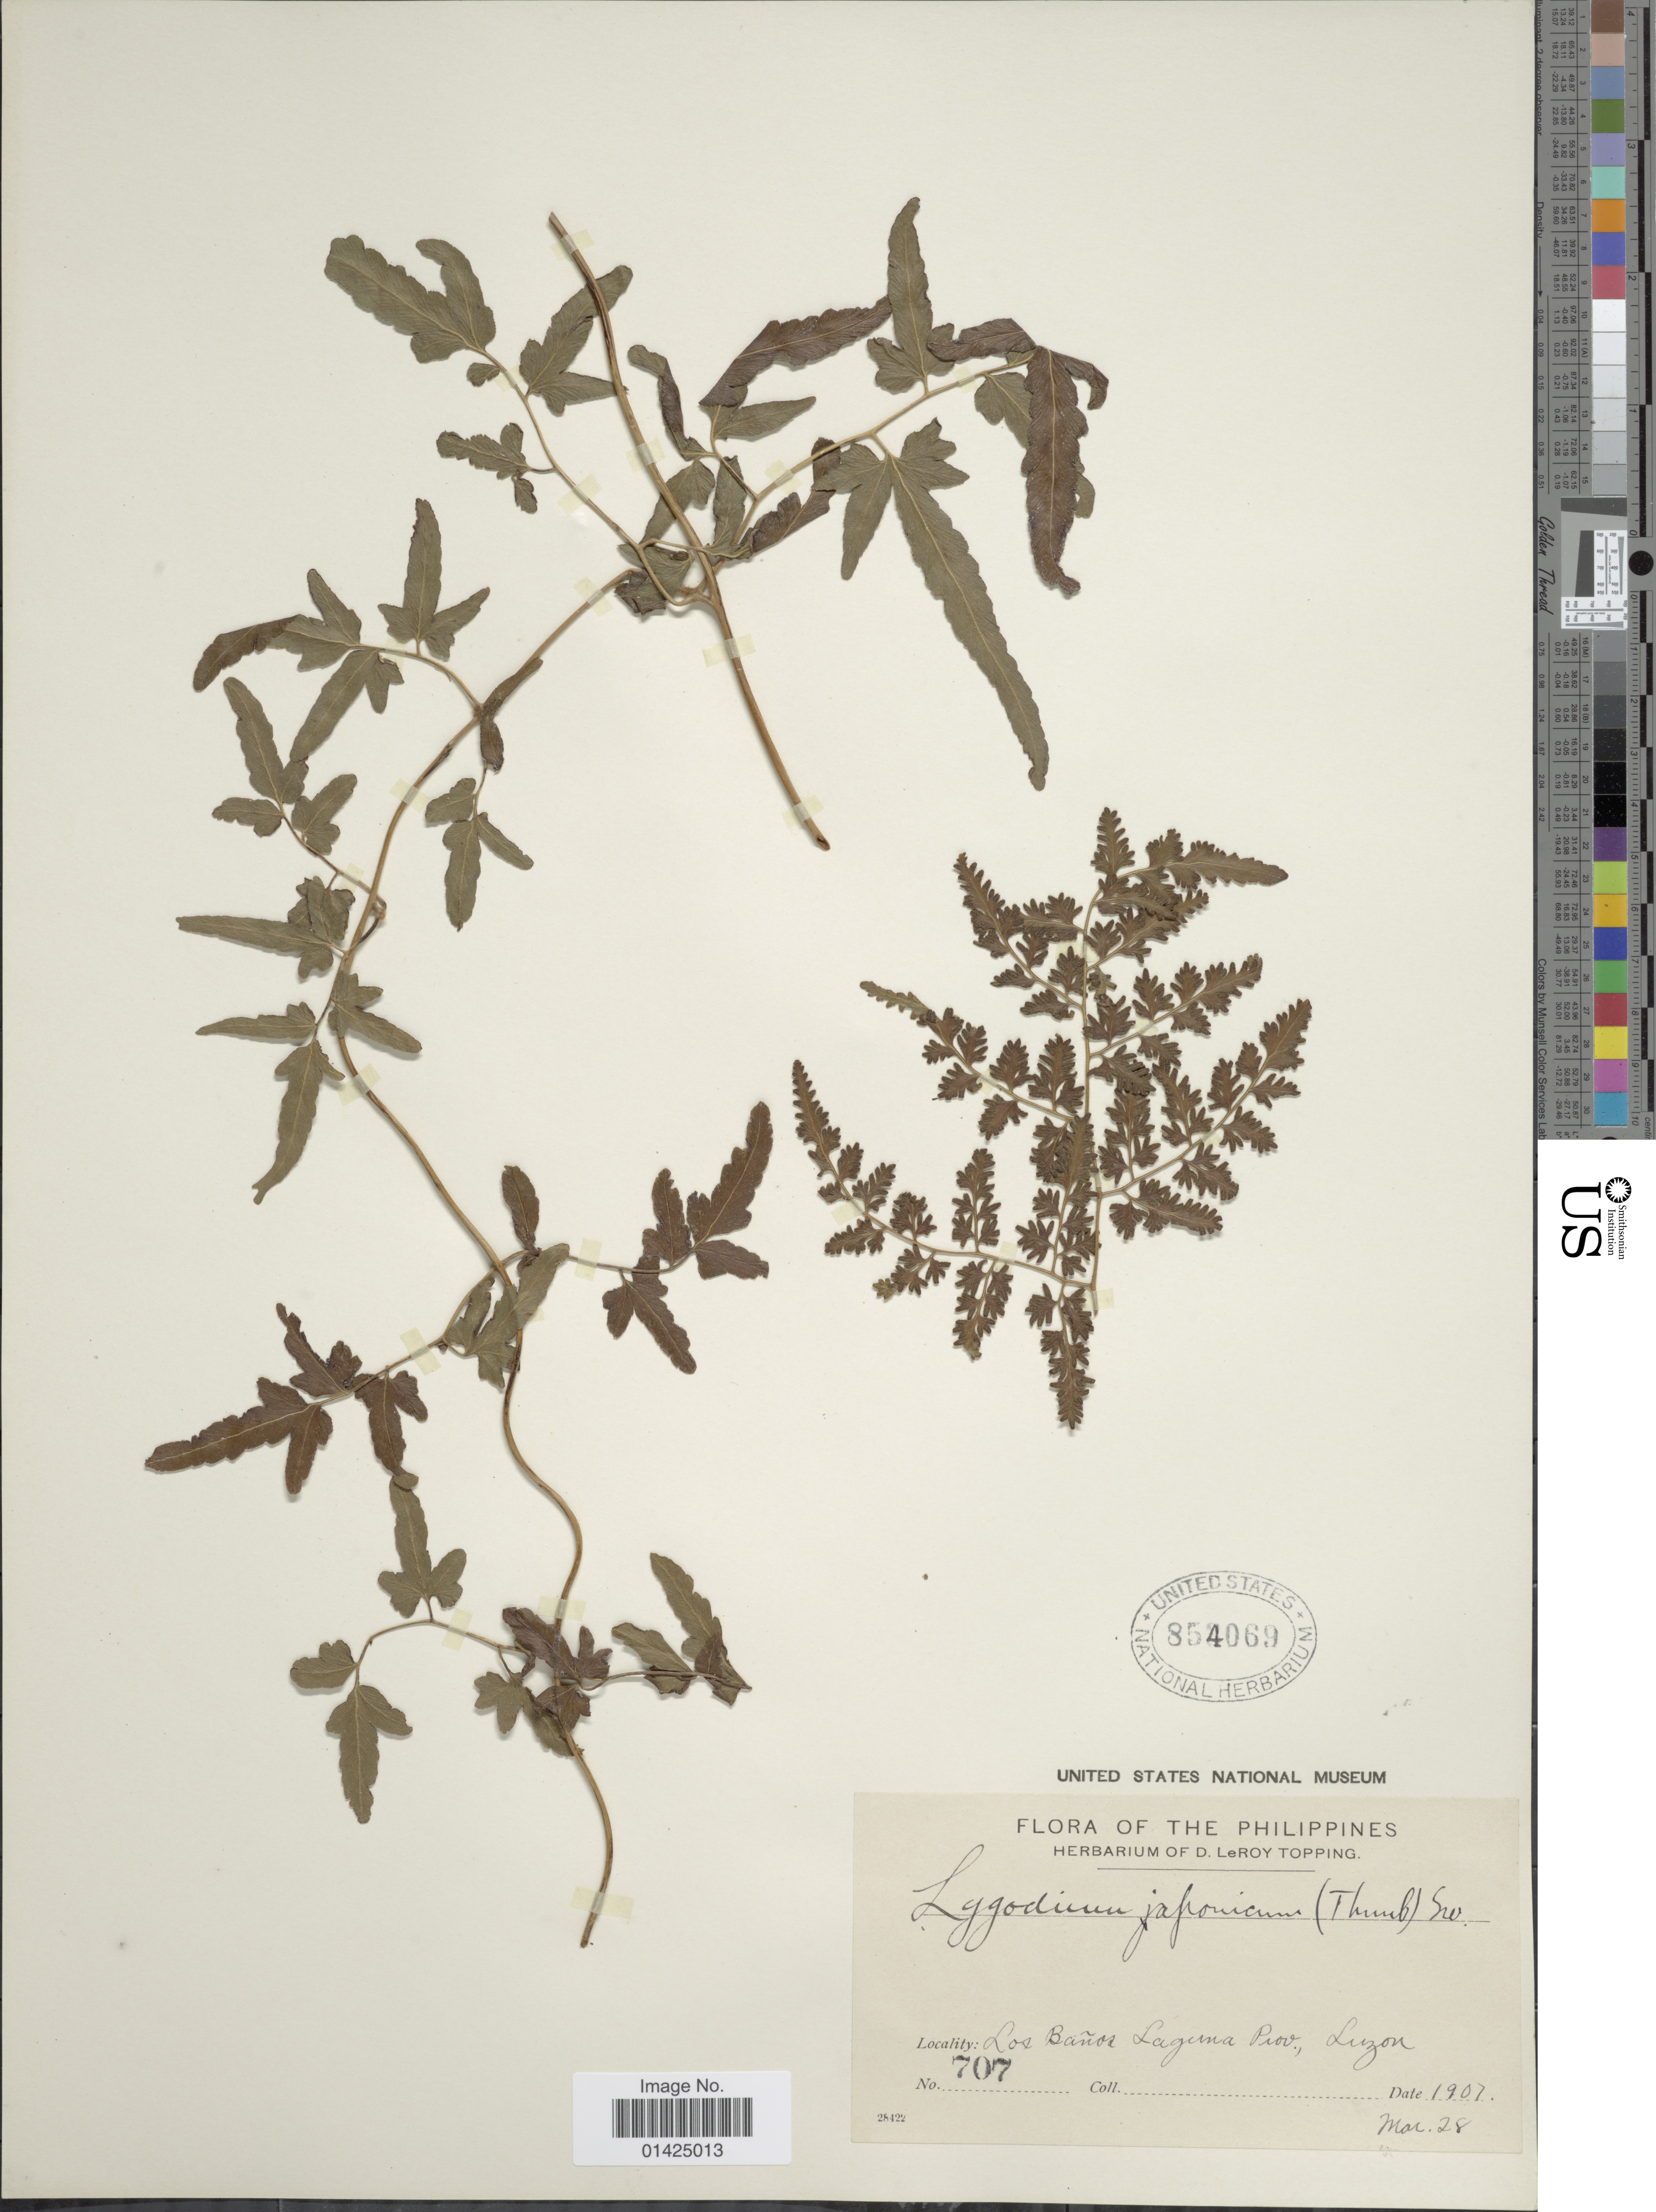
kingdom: Plantae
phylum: Tracheophyta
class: Polypodiopsida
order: Schizaeales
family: Lygodiaceae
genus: Lygodium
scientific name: Lygodium japonicum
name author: (Thunb.) Sw.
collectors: ex herb. D. LeRoy Topping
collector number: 707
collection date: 1907-03-28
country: Philippines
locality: Los Baños, Laguna Prov., Luzon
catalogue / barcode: US 854069